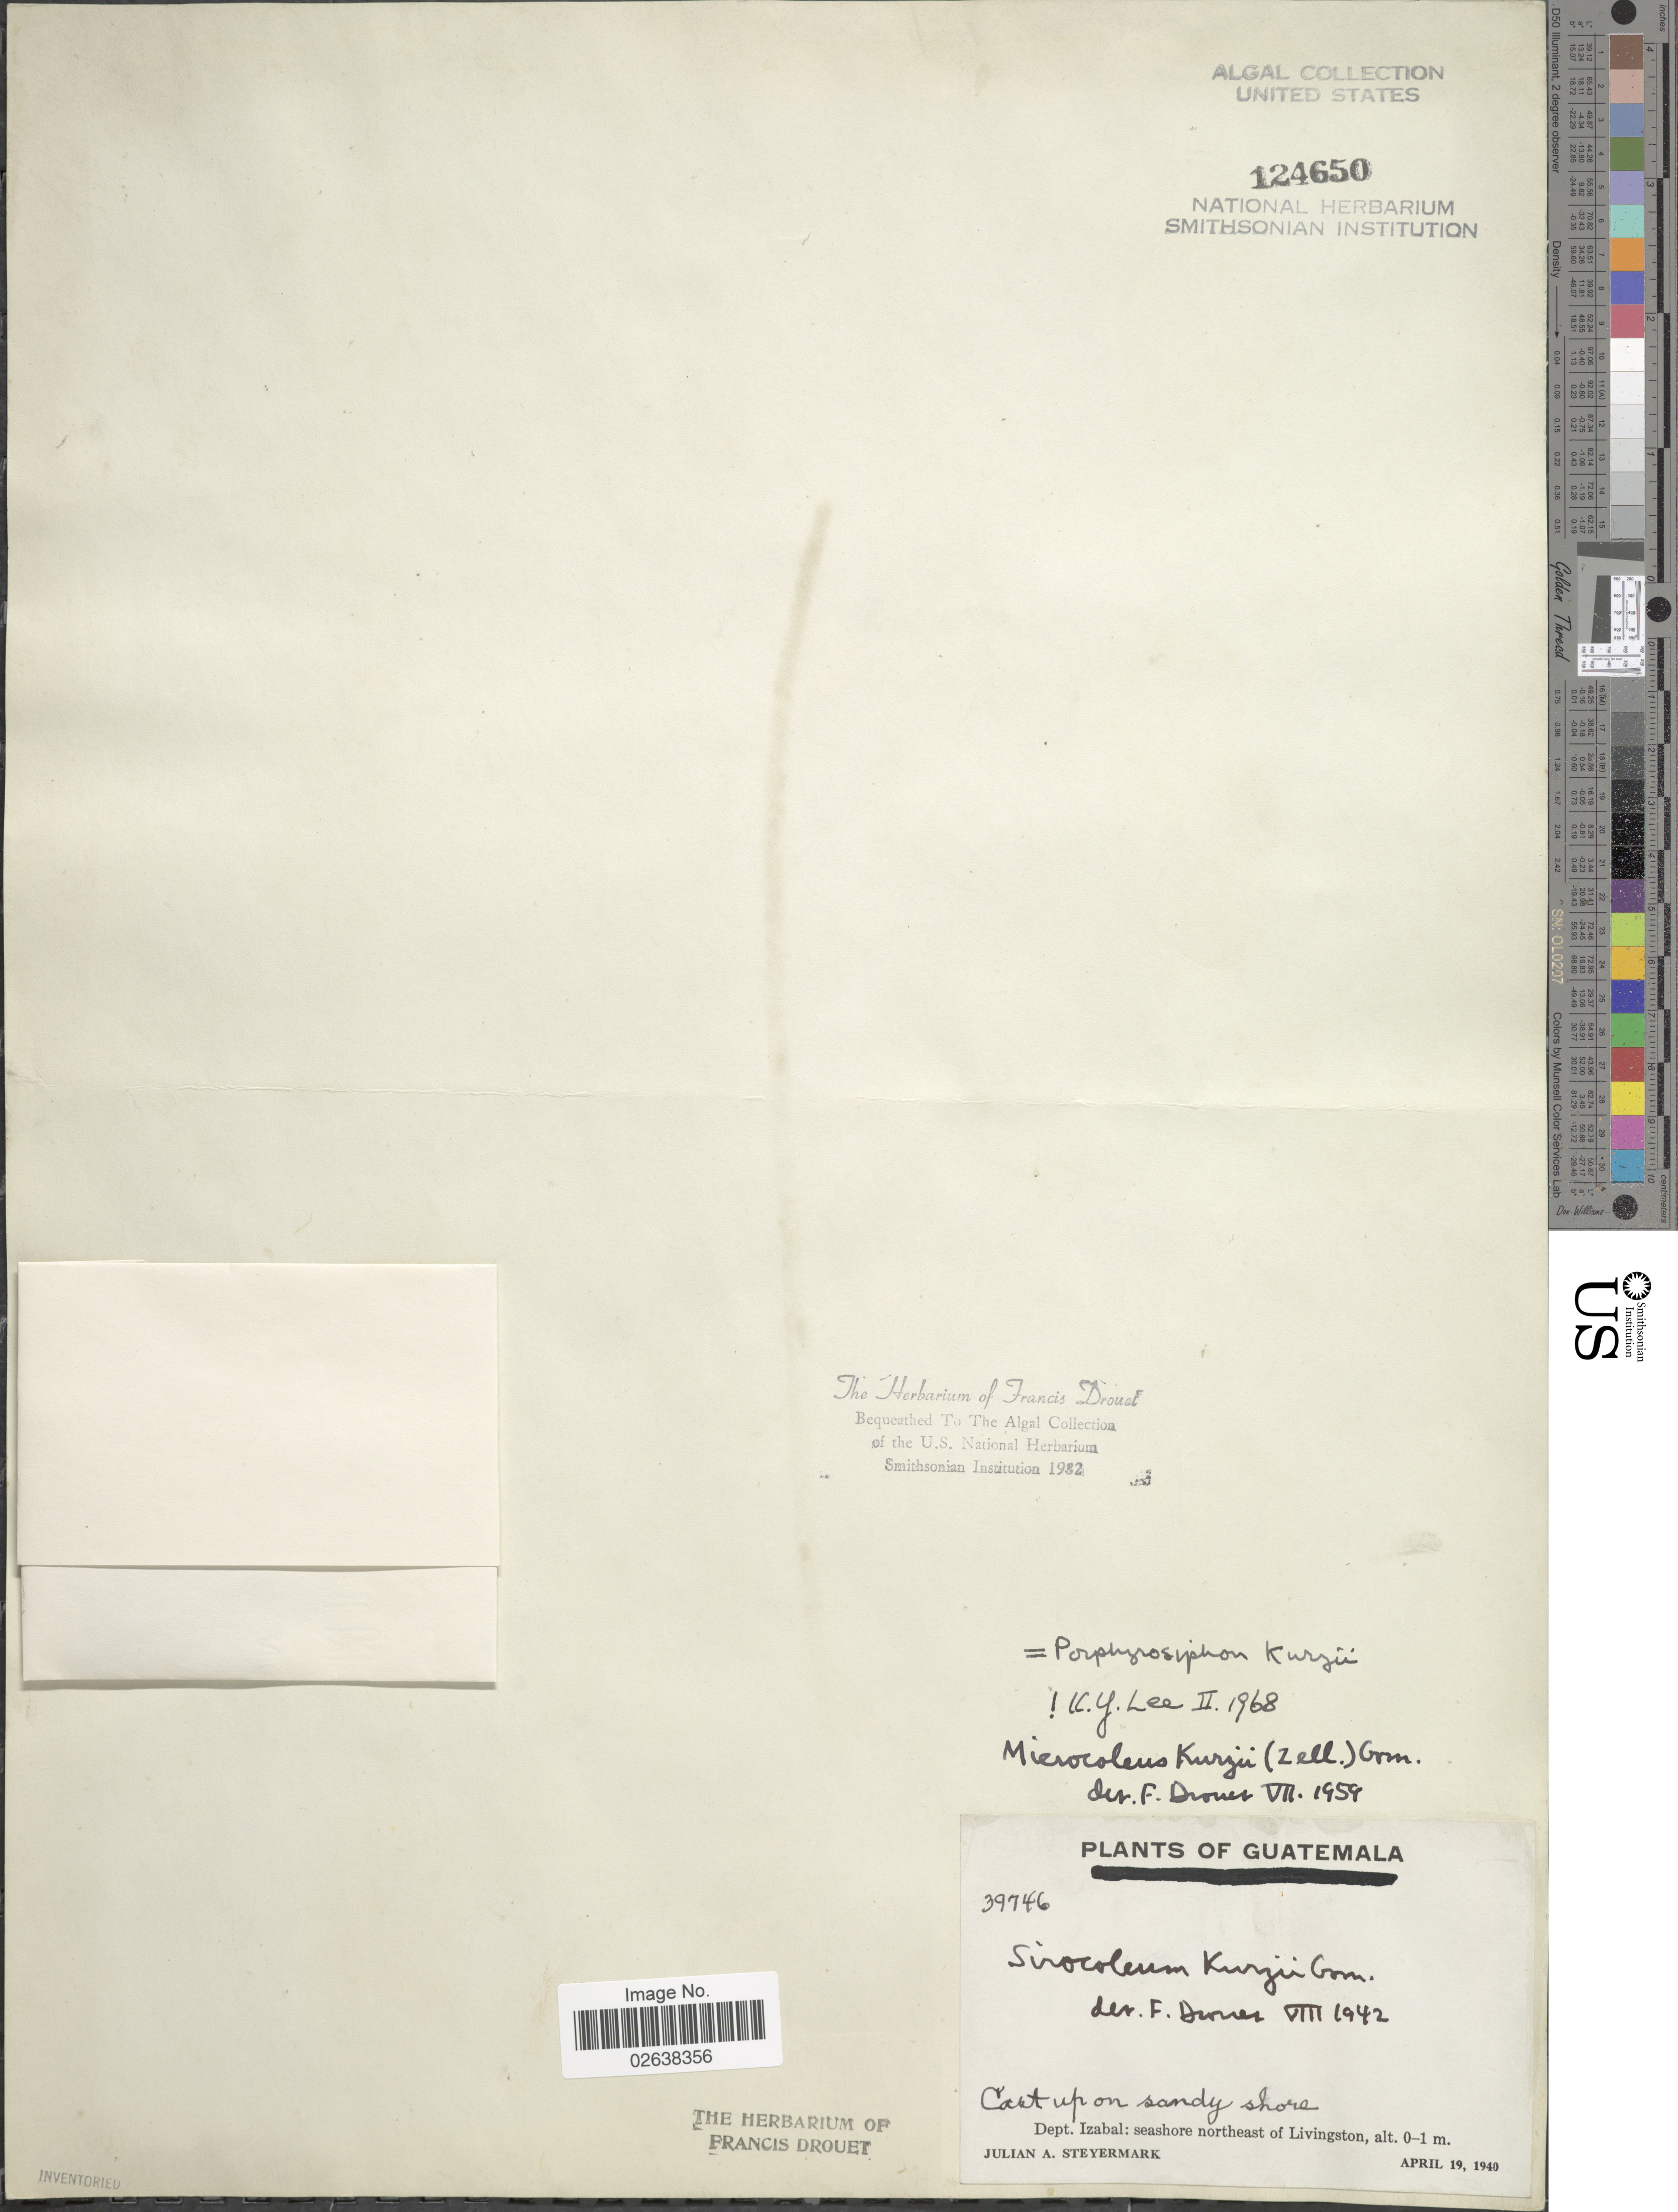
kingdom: Bacteria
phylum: Cyanobacteria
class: Cyanobacteriia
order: Cyanobacteriales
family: Microcoleaceae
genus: Porphyrosiphon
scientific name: Porphyrosiphon kurzii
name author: (Gomont) F.E. Drouet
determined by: Drouet, F. E.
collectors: J. Steyermark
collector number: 39746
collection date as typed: April 19, 1940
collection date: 1940-04-19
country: Guatemala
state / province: Izabal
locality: Northeast of Livingston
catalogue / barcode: US 124650